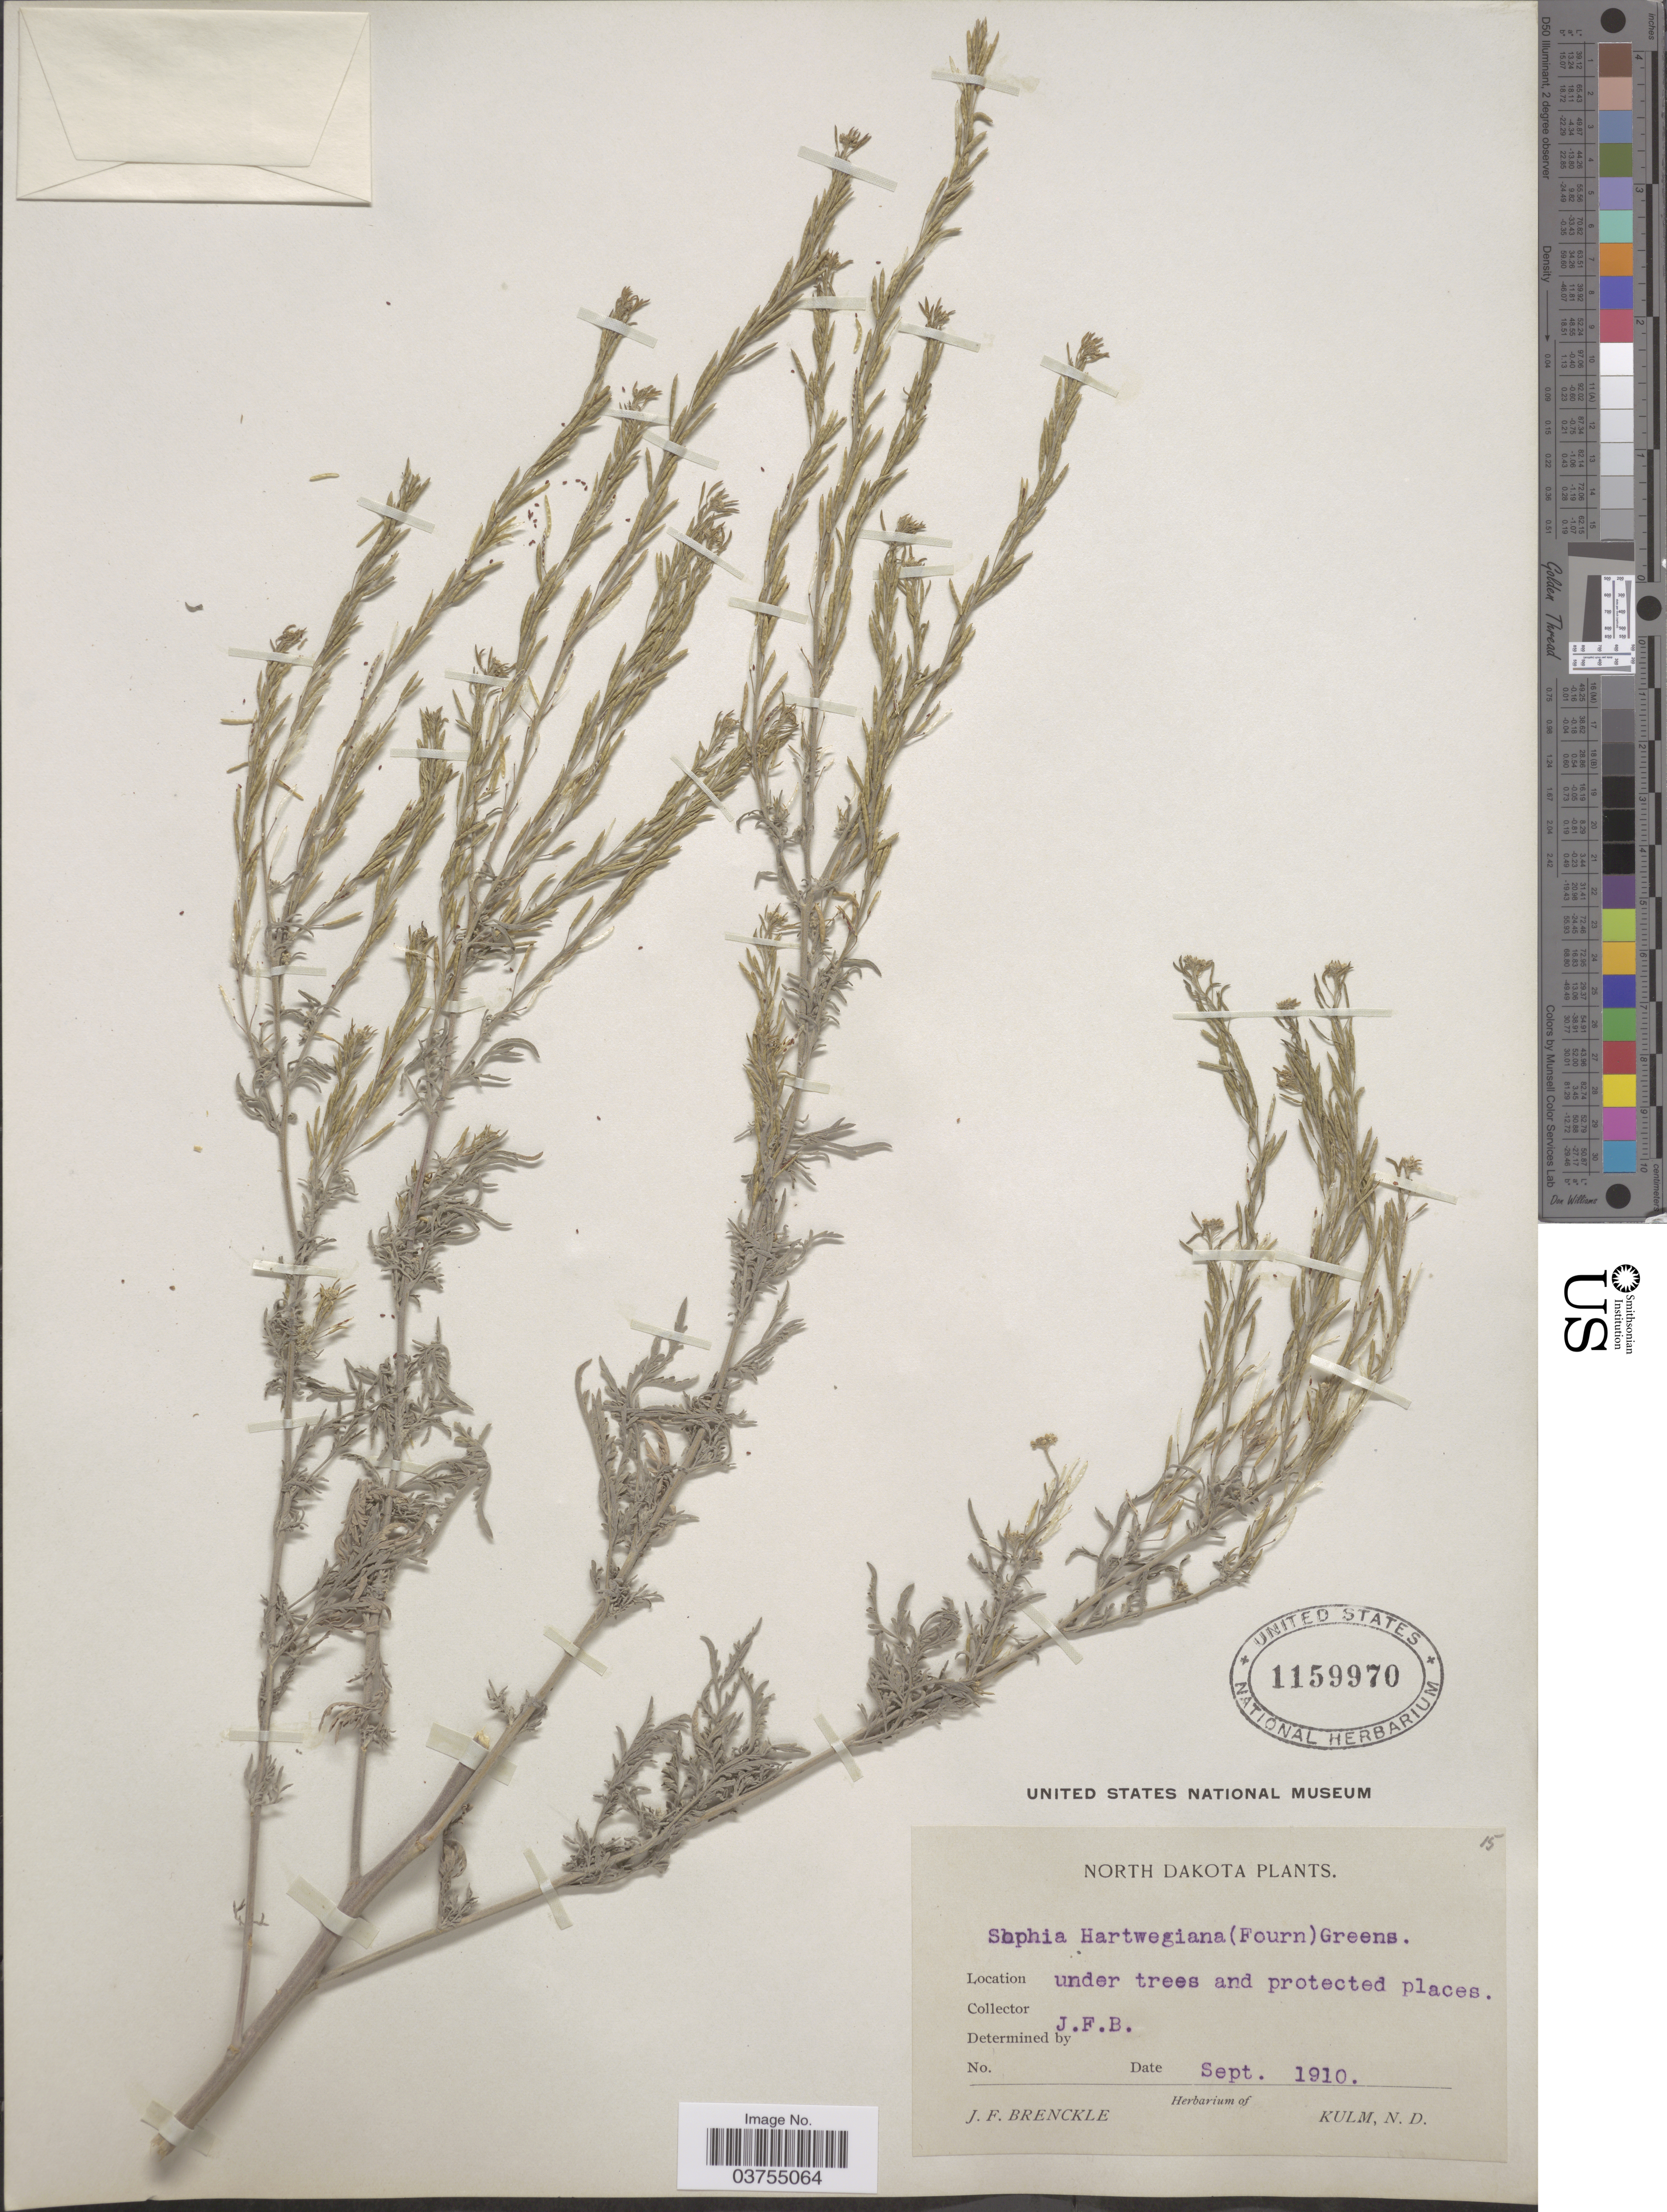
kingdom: Plantae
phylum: Tracheophyta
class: Magnoliopsida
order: Brassicales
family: Brassicaceae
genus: Descurainia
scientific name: Descurainia richardsonii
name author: (C.A. Mey.) O.E. Schulz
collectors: J. Brenckle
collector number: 15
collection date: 1910-09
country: United States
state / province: North Dakota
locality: Under trees and protected places.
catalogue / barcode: US 1159970